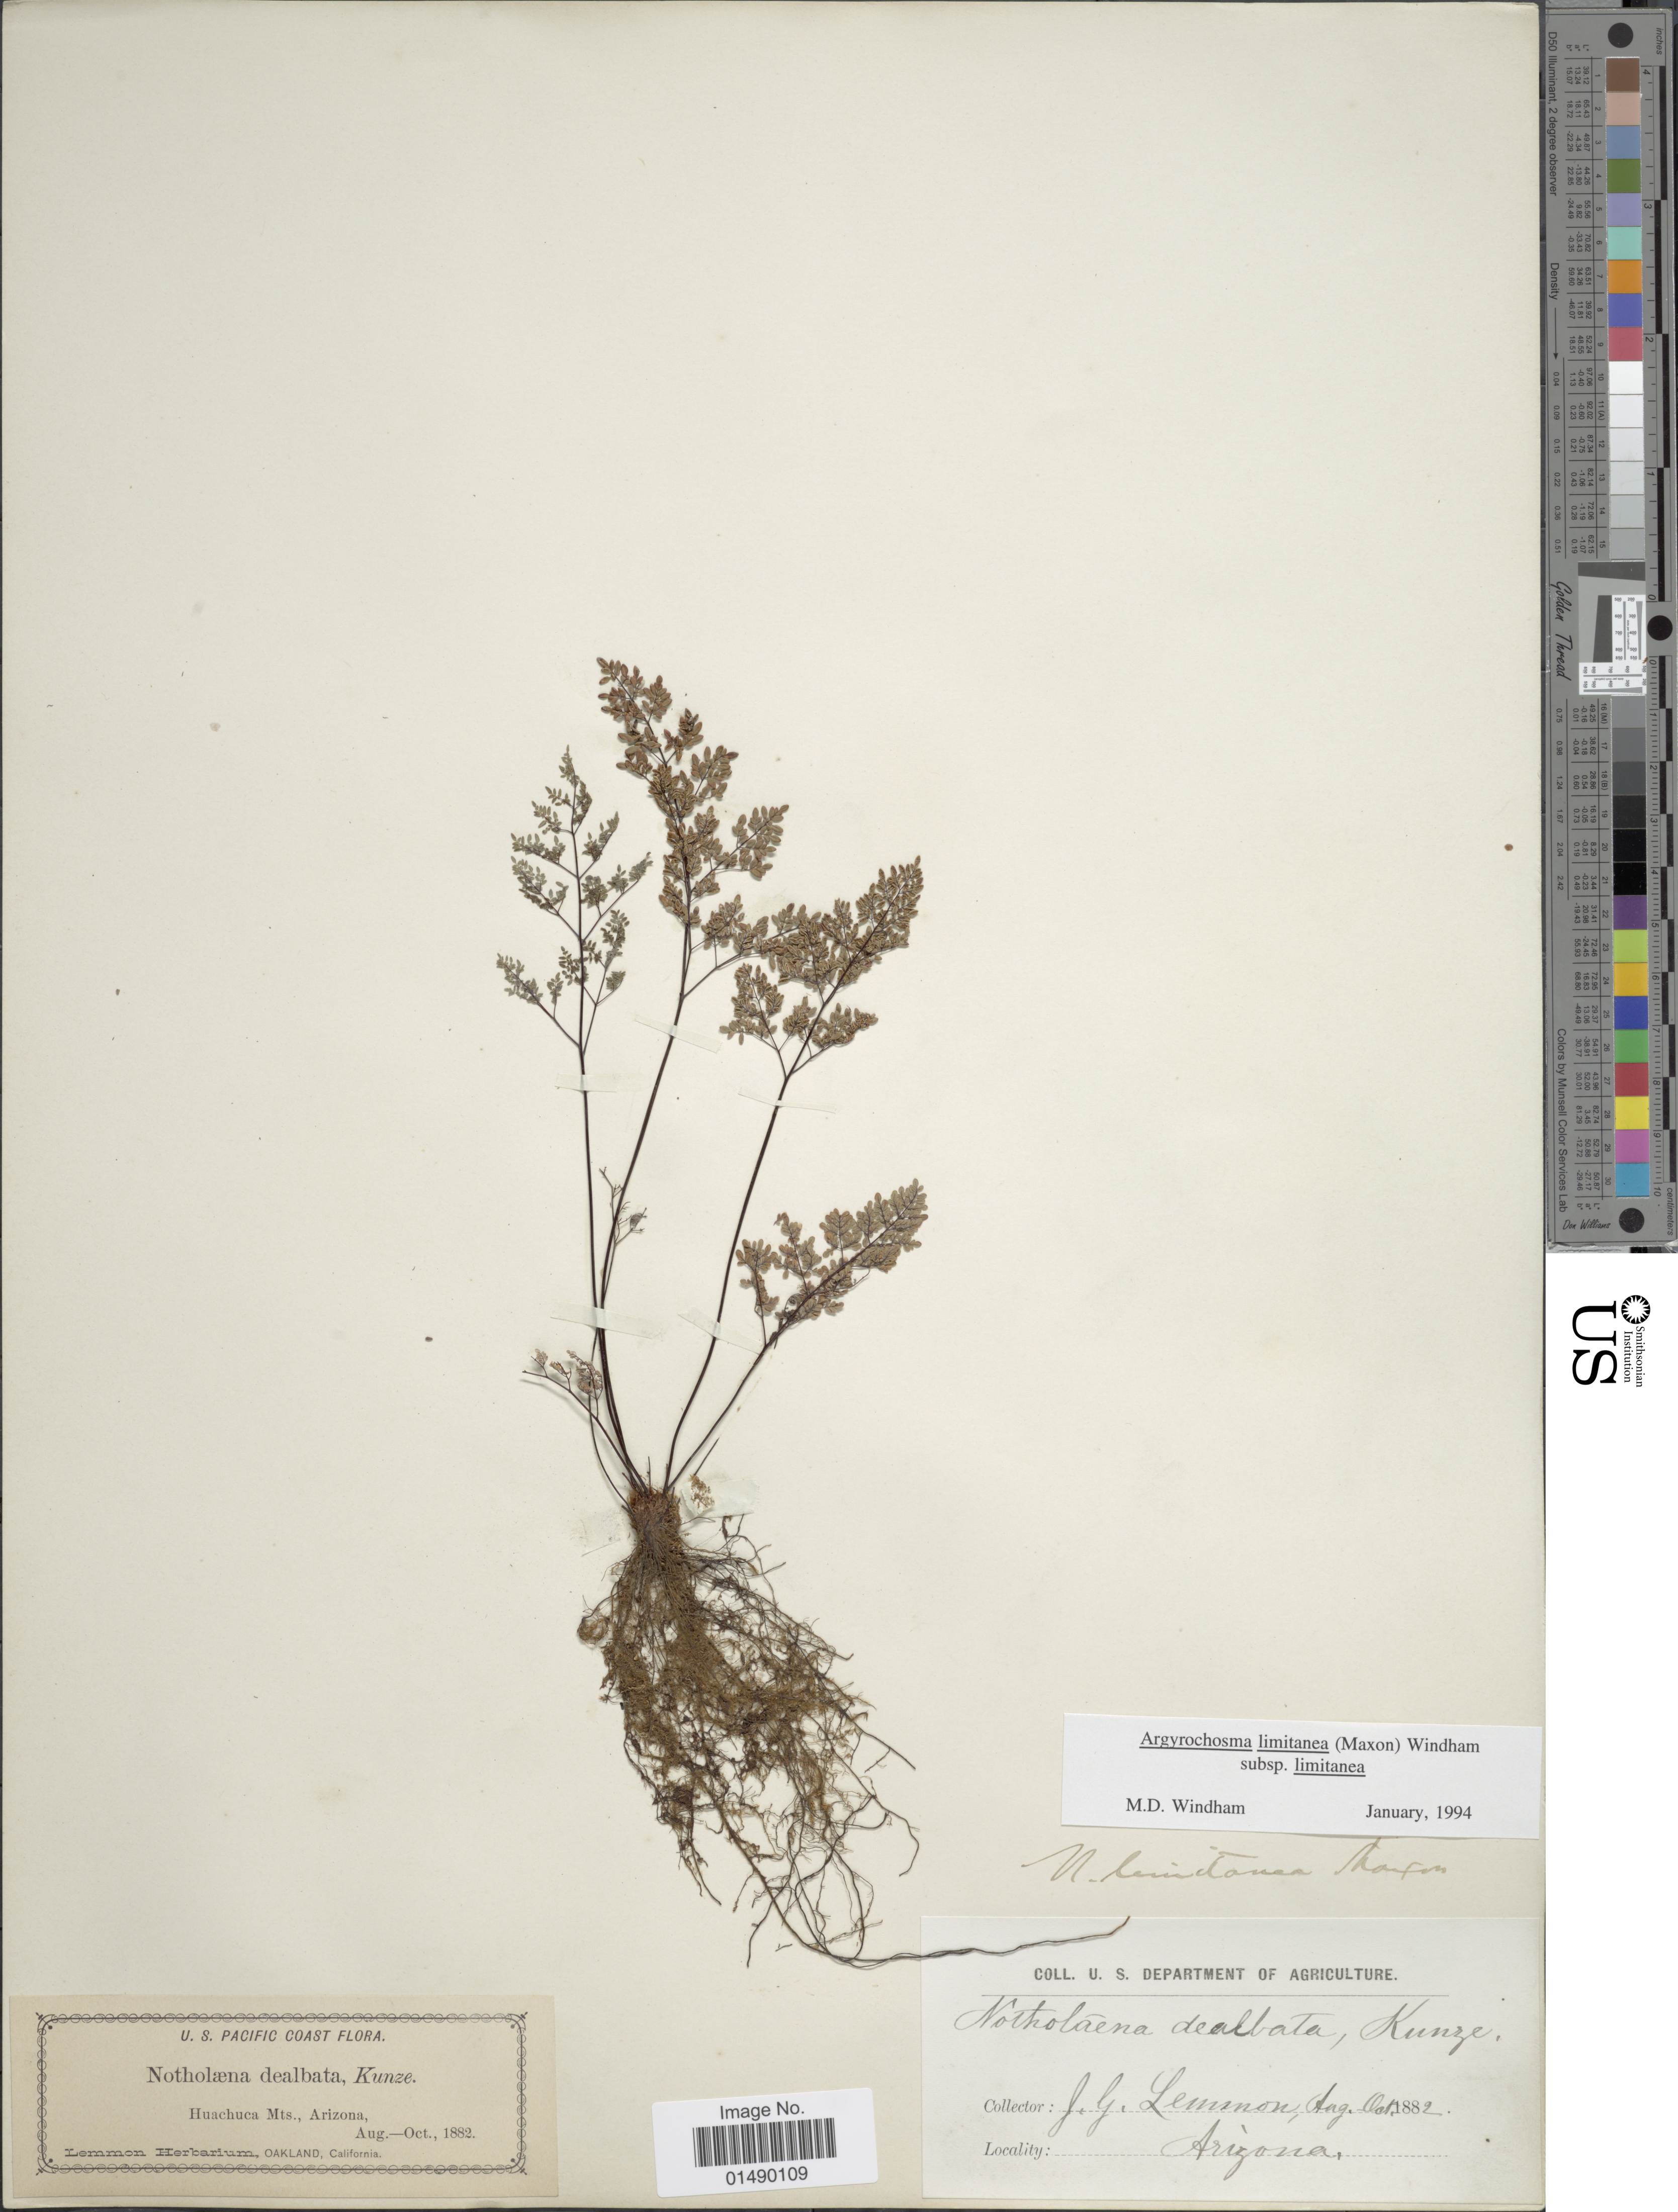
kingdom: Plantae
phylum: Tracheophyta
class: Polypodiopsida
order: Polypodiales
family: Pteridaceae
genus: Argyrochosma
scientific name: Argyrochosma limitanea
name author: (Maxon) Windham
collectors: J. Lemmon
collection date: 1882-08/1882-10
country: United States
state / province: Arizona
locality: Arizona, Huachuca Mts., Pacific Coast.